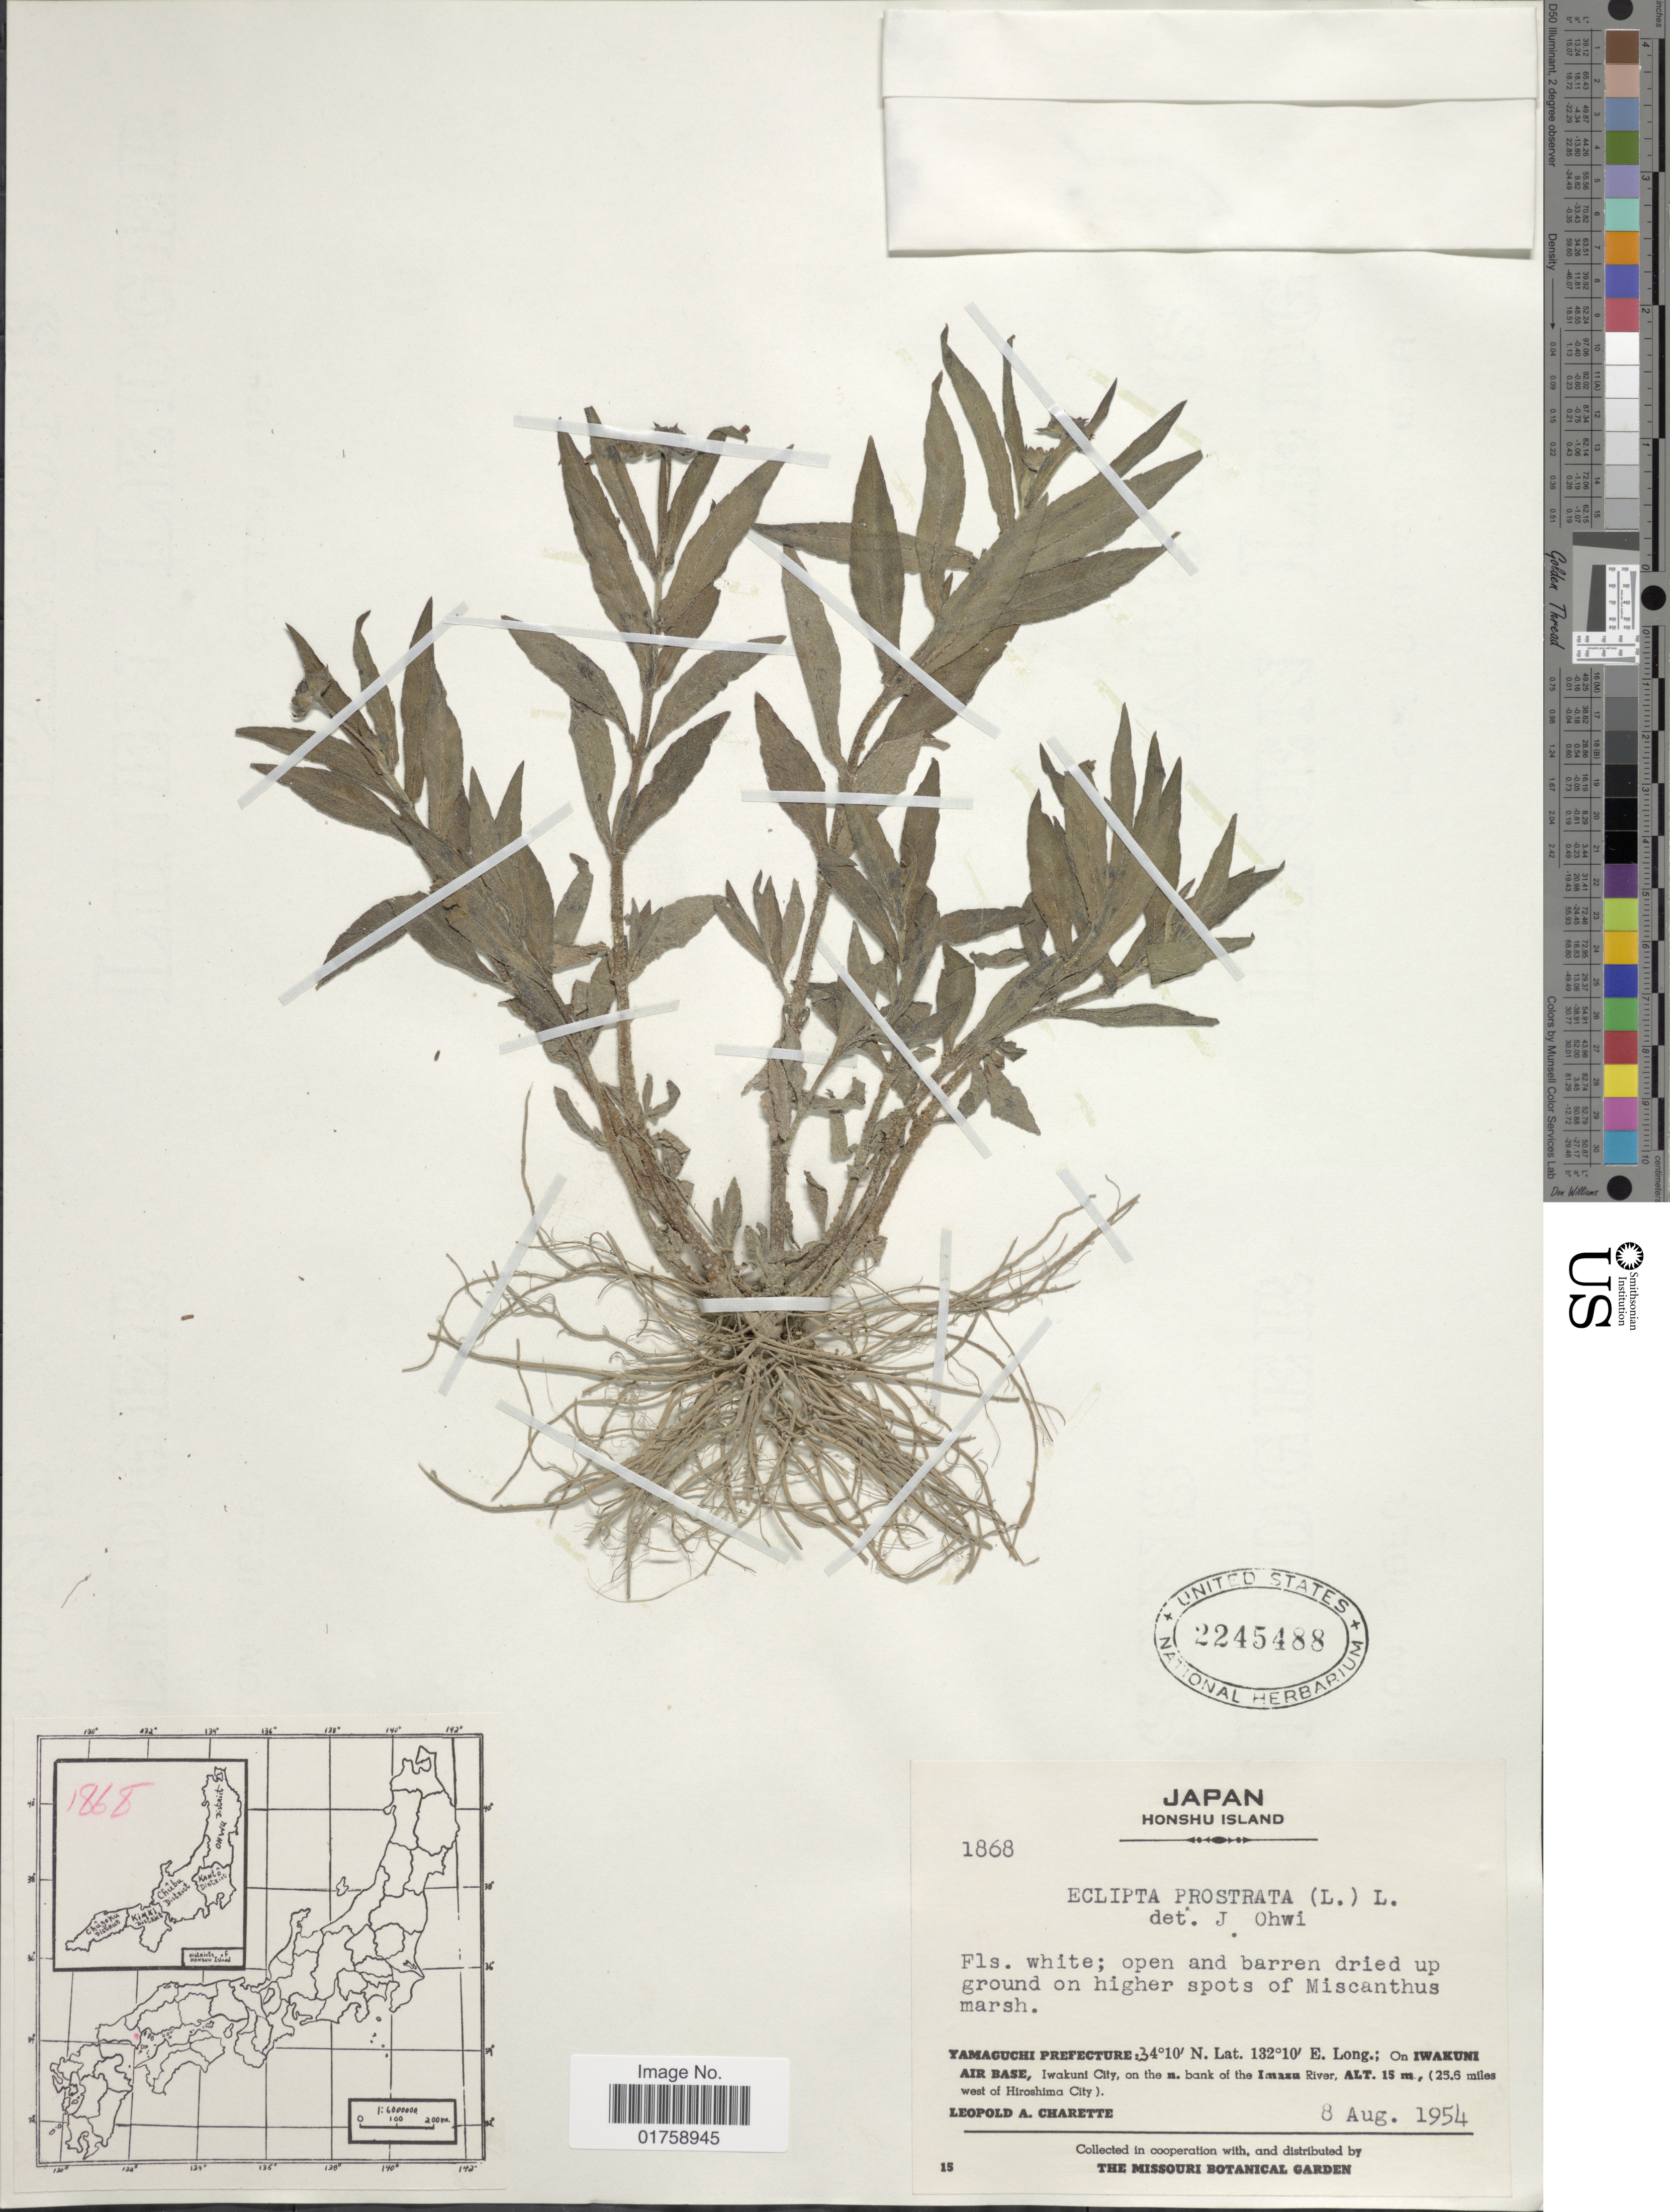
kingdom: Plantae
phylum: Tracheophyta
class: Magnoliopsida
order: Asterales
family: Asteraceae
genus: Eclipta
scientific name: Eclipta prostrata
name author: (L.) L.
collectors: L. A. Charette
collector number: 1868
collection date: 1954-08-08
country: Japan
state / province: Yamaguti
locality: Japan. Honshu Island. Yamaguchi Prefecture. On Iwakuni Air Base, Iwakuni City, on the n. bank of the Imazu River. (25.6 miles west of Hiroshima City)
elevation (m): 15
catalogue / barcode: US 2245488